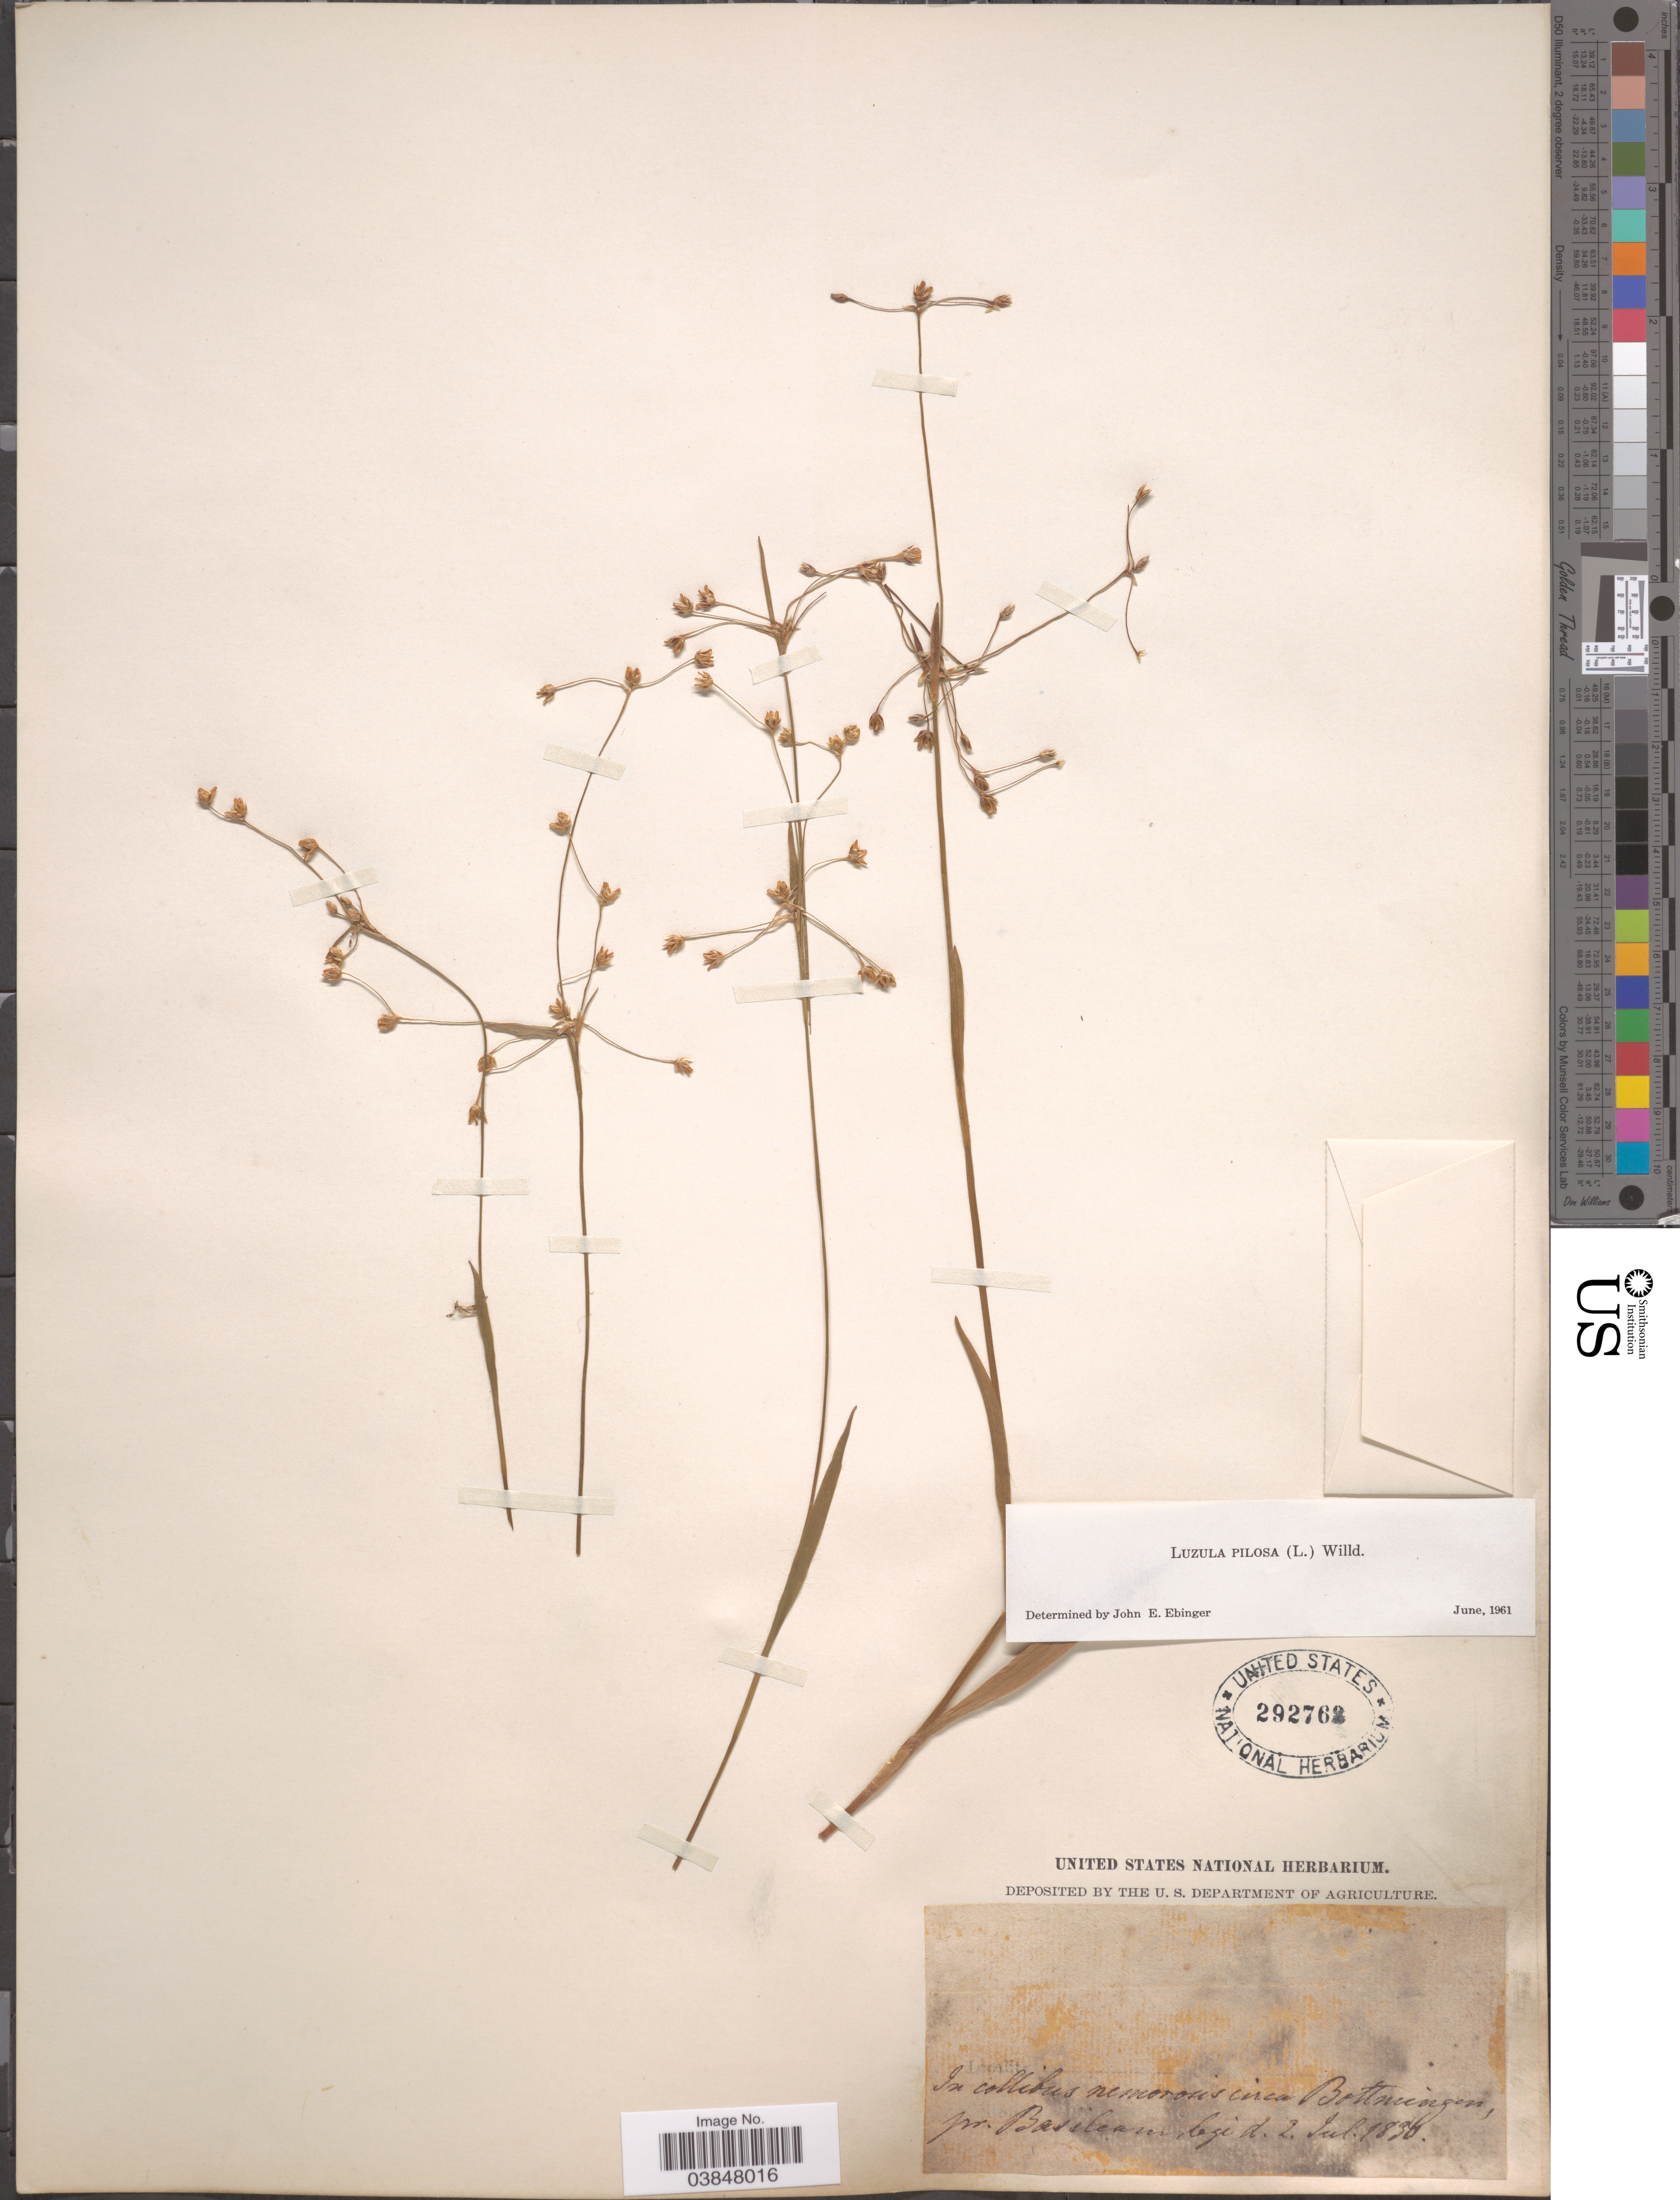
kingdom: Plantae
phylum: Tracheophyta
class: Liliopsida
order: Poales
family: Juncaceae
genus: Luzula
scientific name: Luzula pilosa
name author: (L.) Willd.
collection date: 1836-07-02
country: Switzerland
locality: In collibus nemerosis circa Bottmingen, pr. Basileam.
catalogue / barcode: US 292762